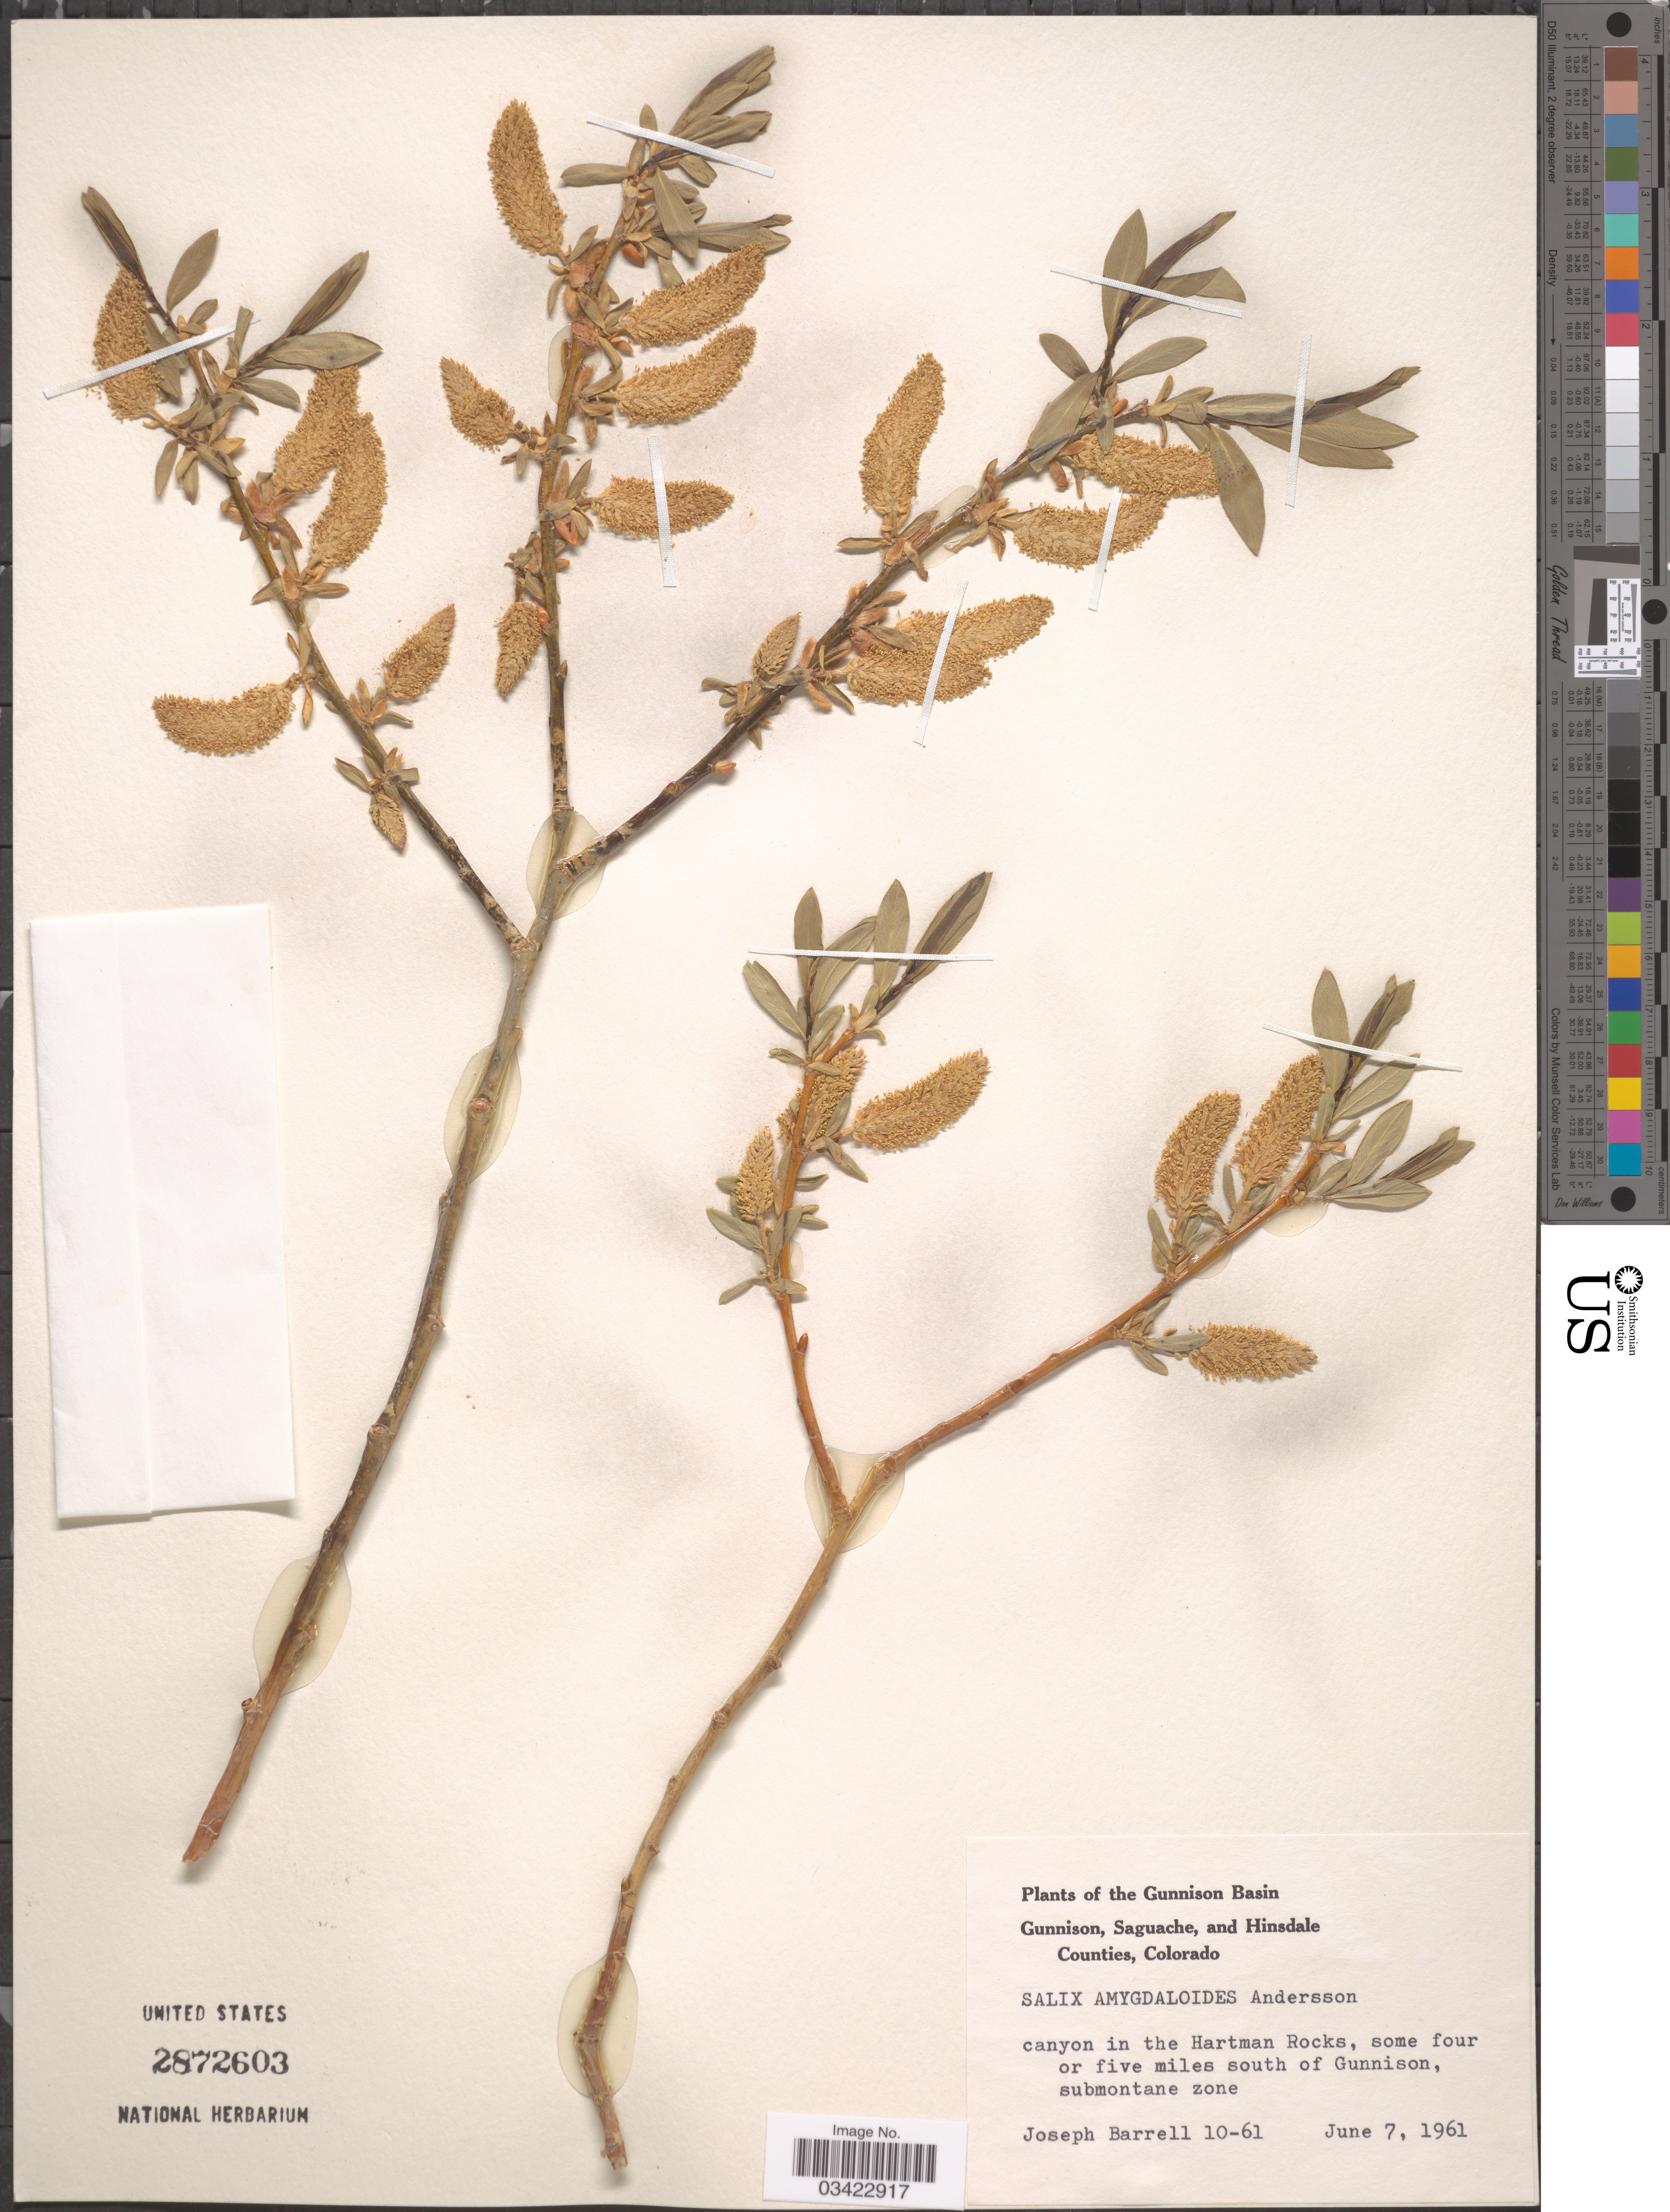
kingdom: Plantae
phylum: Tracheophyta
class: Magnoliopsida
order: Malpighiales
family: Salicaceae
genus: Salix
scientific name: Salix amygdaloides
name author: Andersson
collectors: J. Barrell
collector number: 10-61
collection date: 1961-06-07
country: United States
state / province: Colorado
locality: The Gunnison Basin. Canyon in the Hartman Rocks, some four or five miles south of Gunnison, submontane zone.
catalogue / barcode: US 2872603